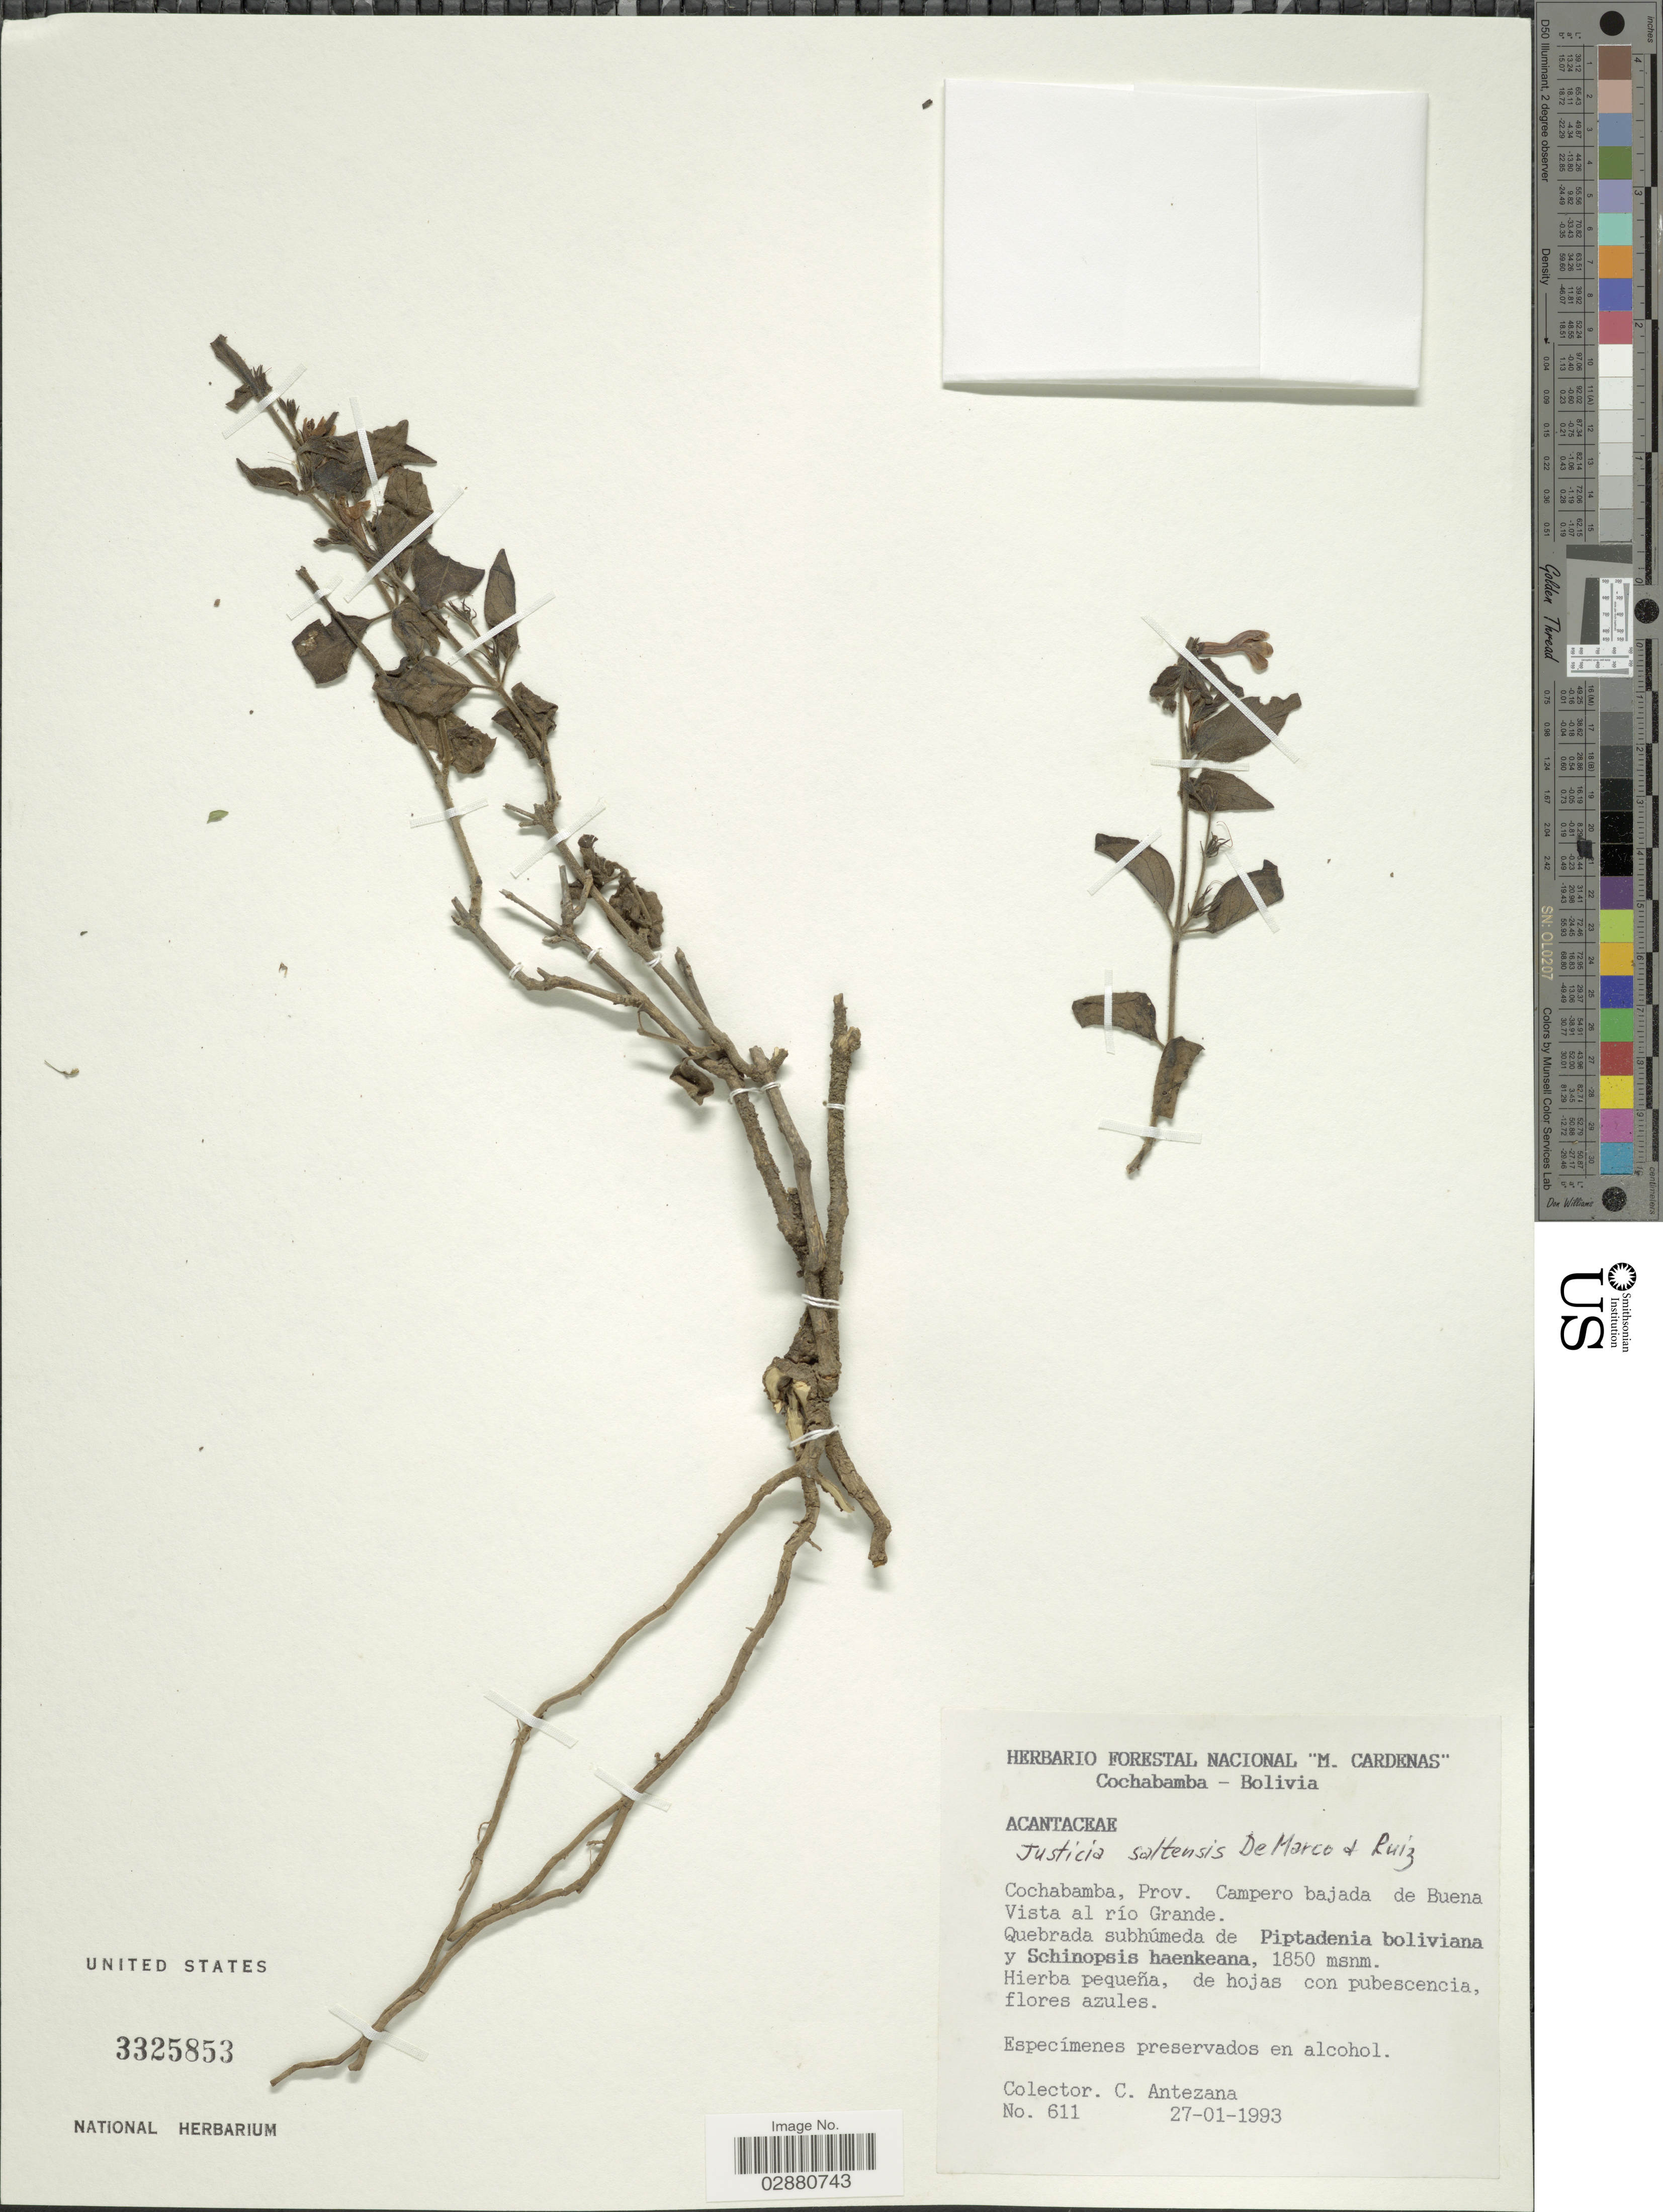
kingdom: Plantae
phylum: Tracheophyta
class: Magnoliopsida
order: Lamiales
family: Acanthaceae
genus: Justicia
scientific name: Justicia saltensis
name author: T. Ruíz & De Marco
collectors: C. Antezana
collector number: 611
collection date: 1993-01-27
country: Bolivia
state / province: Cochabamba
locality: Prov. Campero bajada de Buena Vista al río Grande.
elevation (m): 1850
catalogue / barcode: US 3325853